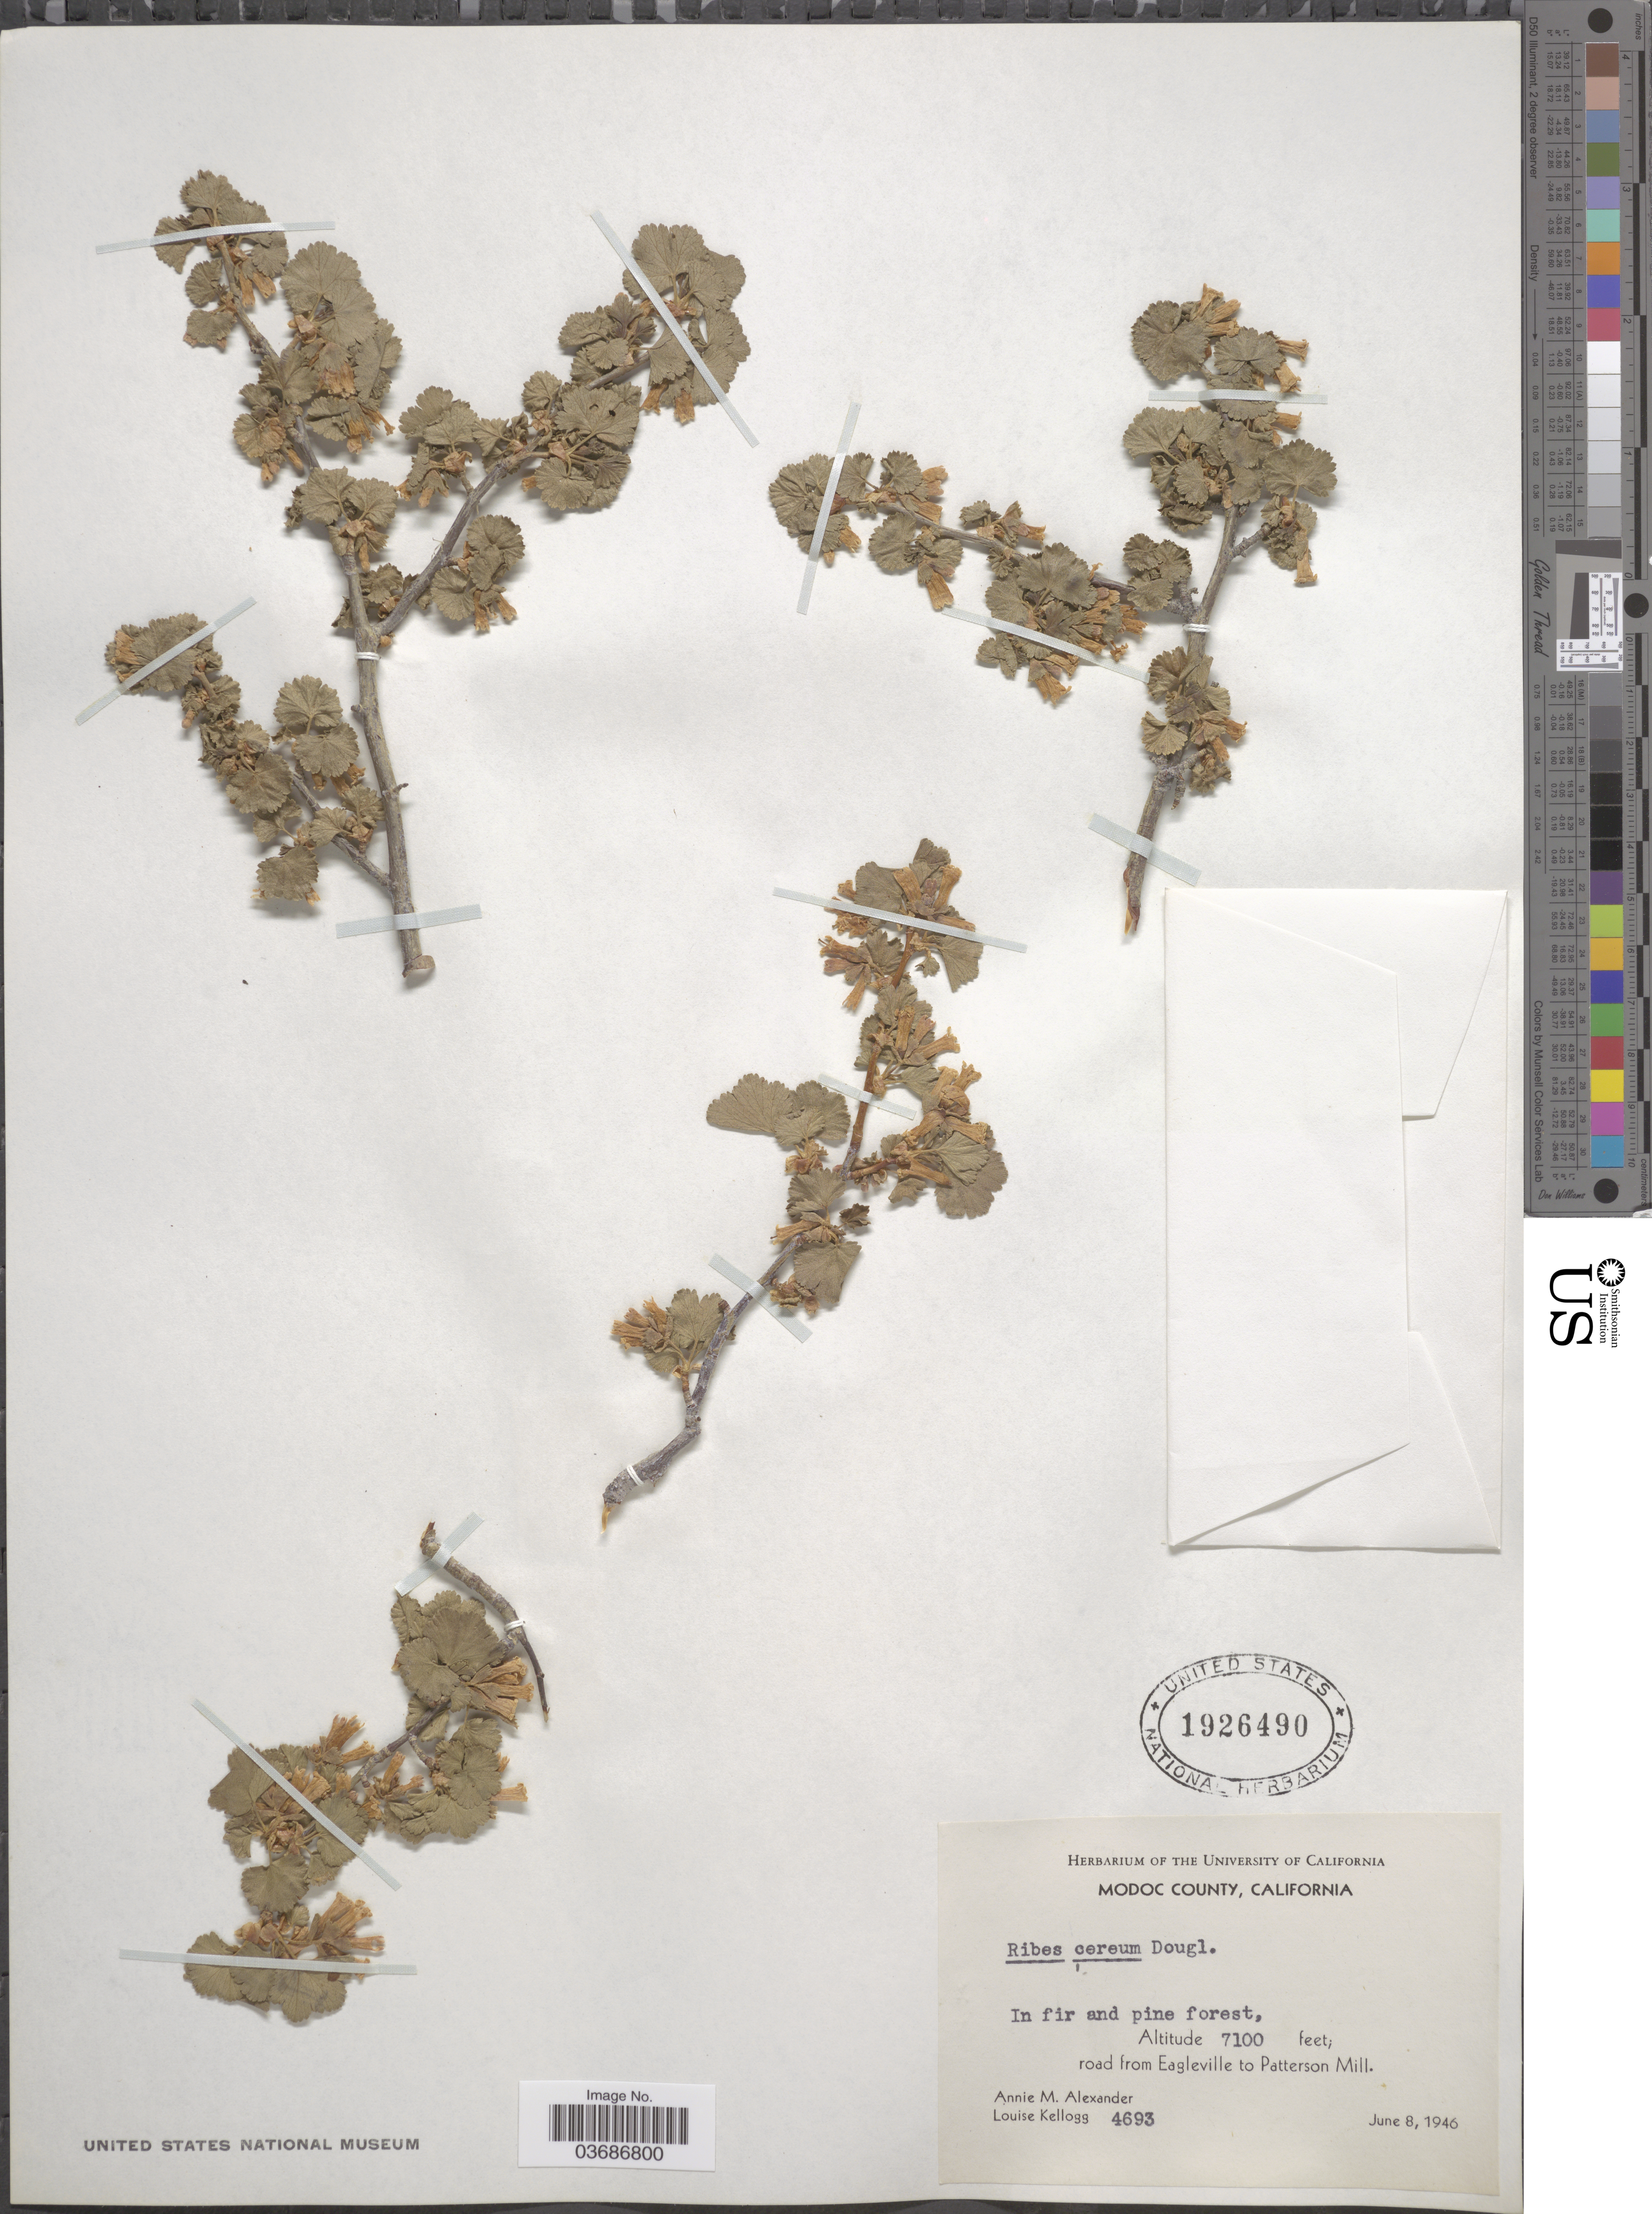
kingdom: Plantae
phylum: Tracheophyta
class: Magnoliopsida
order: Saxifragales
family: Grossulariaceae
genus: Ribes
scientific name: Ribes cereum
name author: Douglas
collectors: A. M. Alexander & L. Kellogg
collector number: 4693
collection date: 1946-06-08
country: United States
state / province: California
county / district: Modoc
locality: Modoc County. Road from Eagleville to Patterson Mill.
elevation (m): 2164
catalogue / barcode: US 1926490